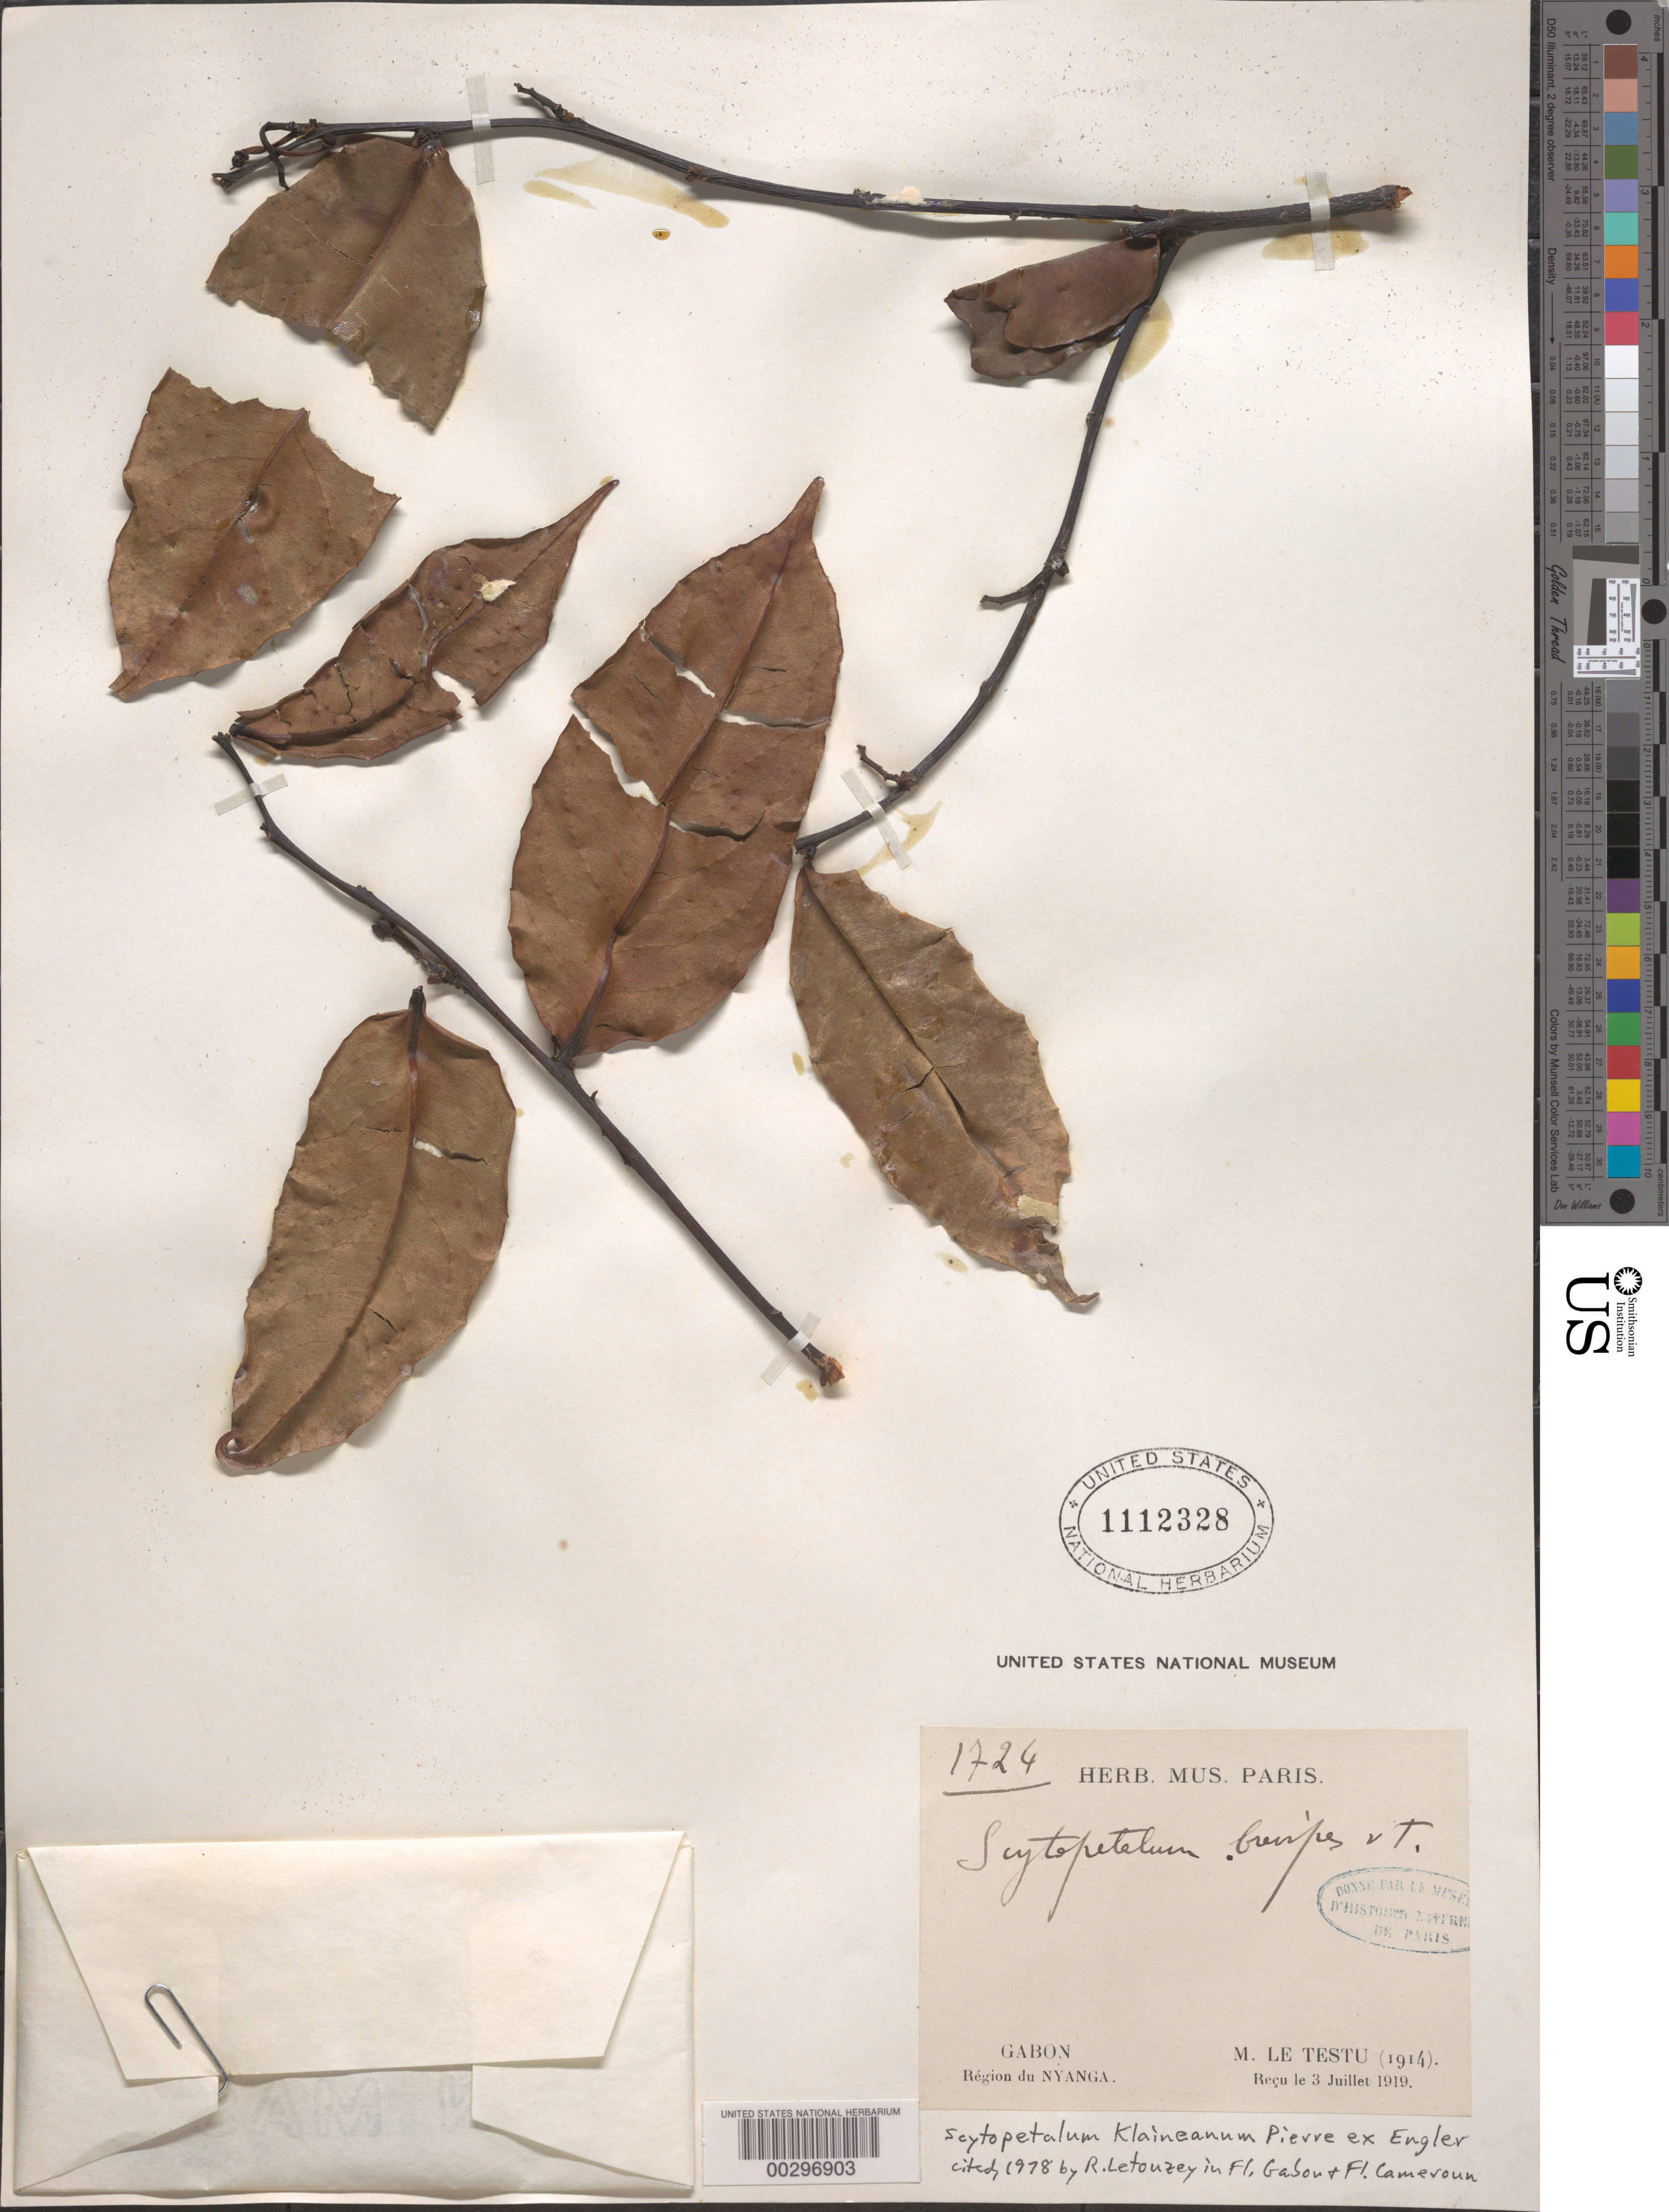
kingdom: Plantae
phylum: Tracheophyta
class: Magnoliopsida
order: Ericales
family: Lecythidaceae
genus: Scytopetalum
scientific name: Scytopetalum klaineanum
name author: Pierre ex Engl.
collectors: G. Le Testu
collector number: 1724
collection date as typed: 1914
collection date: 1914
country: Gabon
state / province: Nyanga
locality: Region du Nyanga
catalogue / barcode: US 1112328